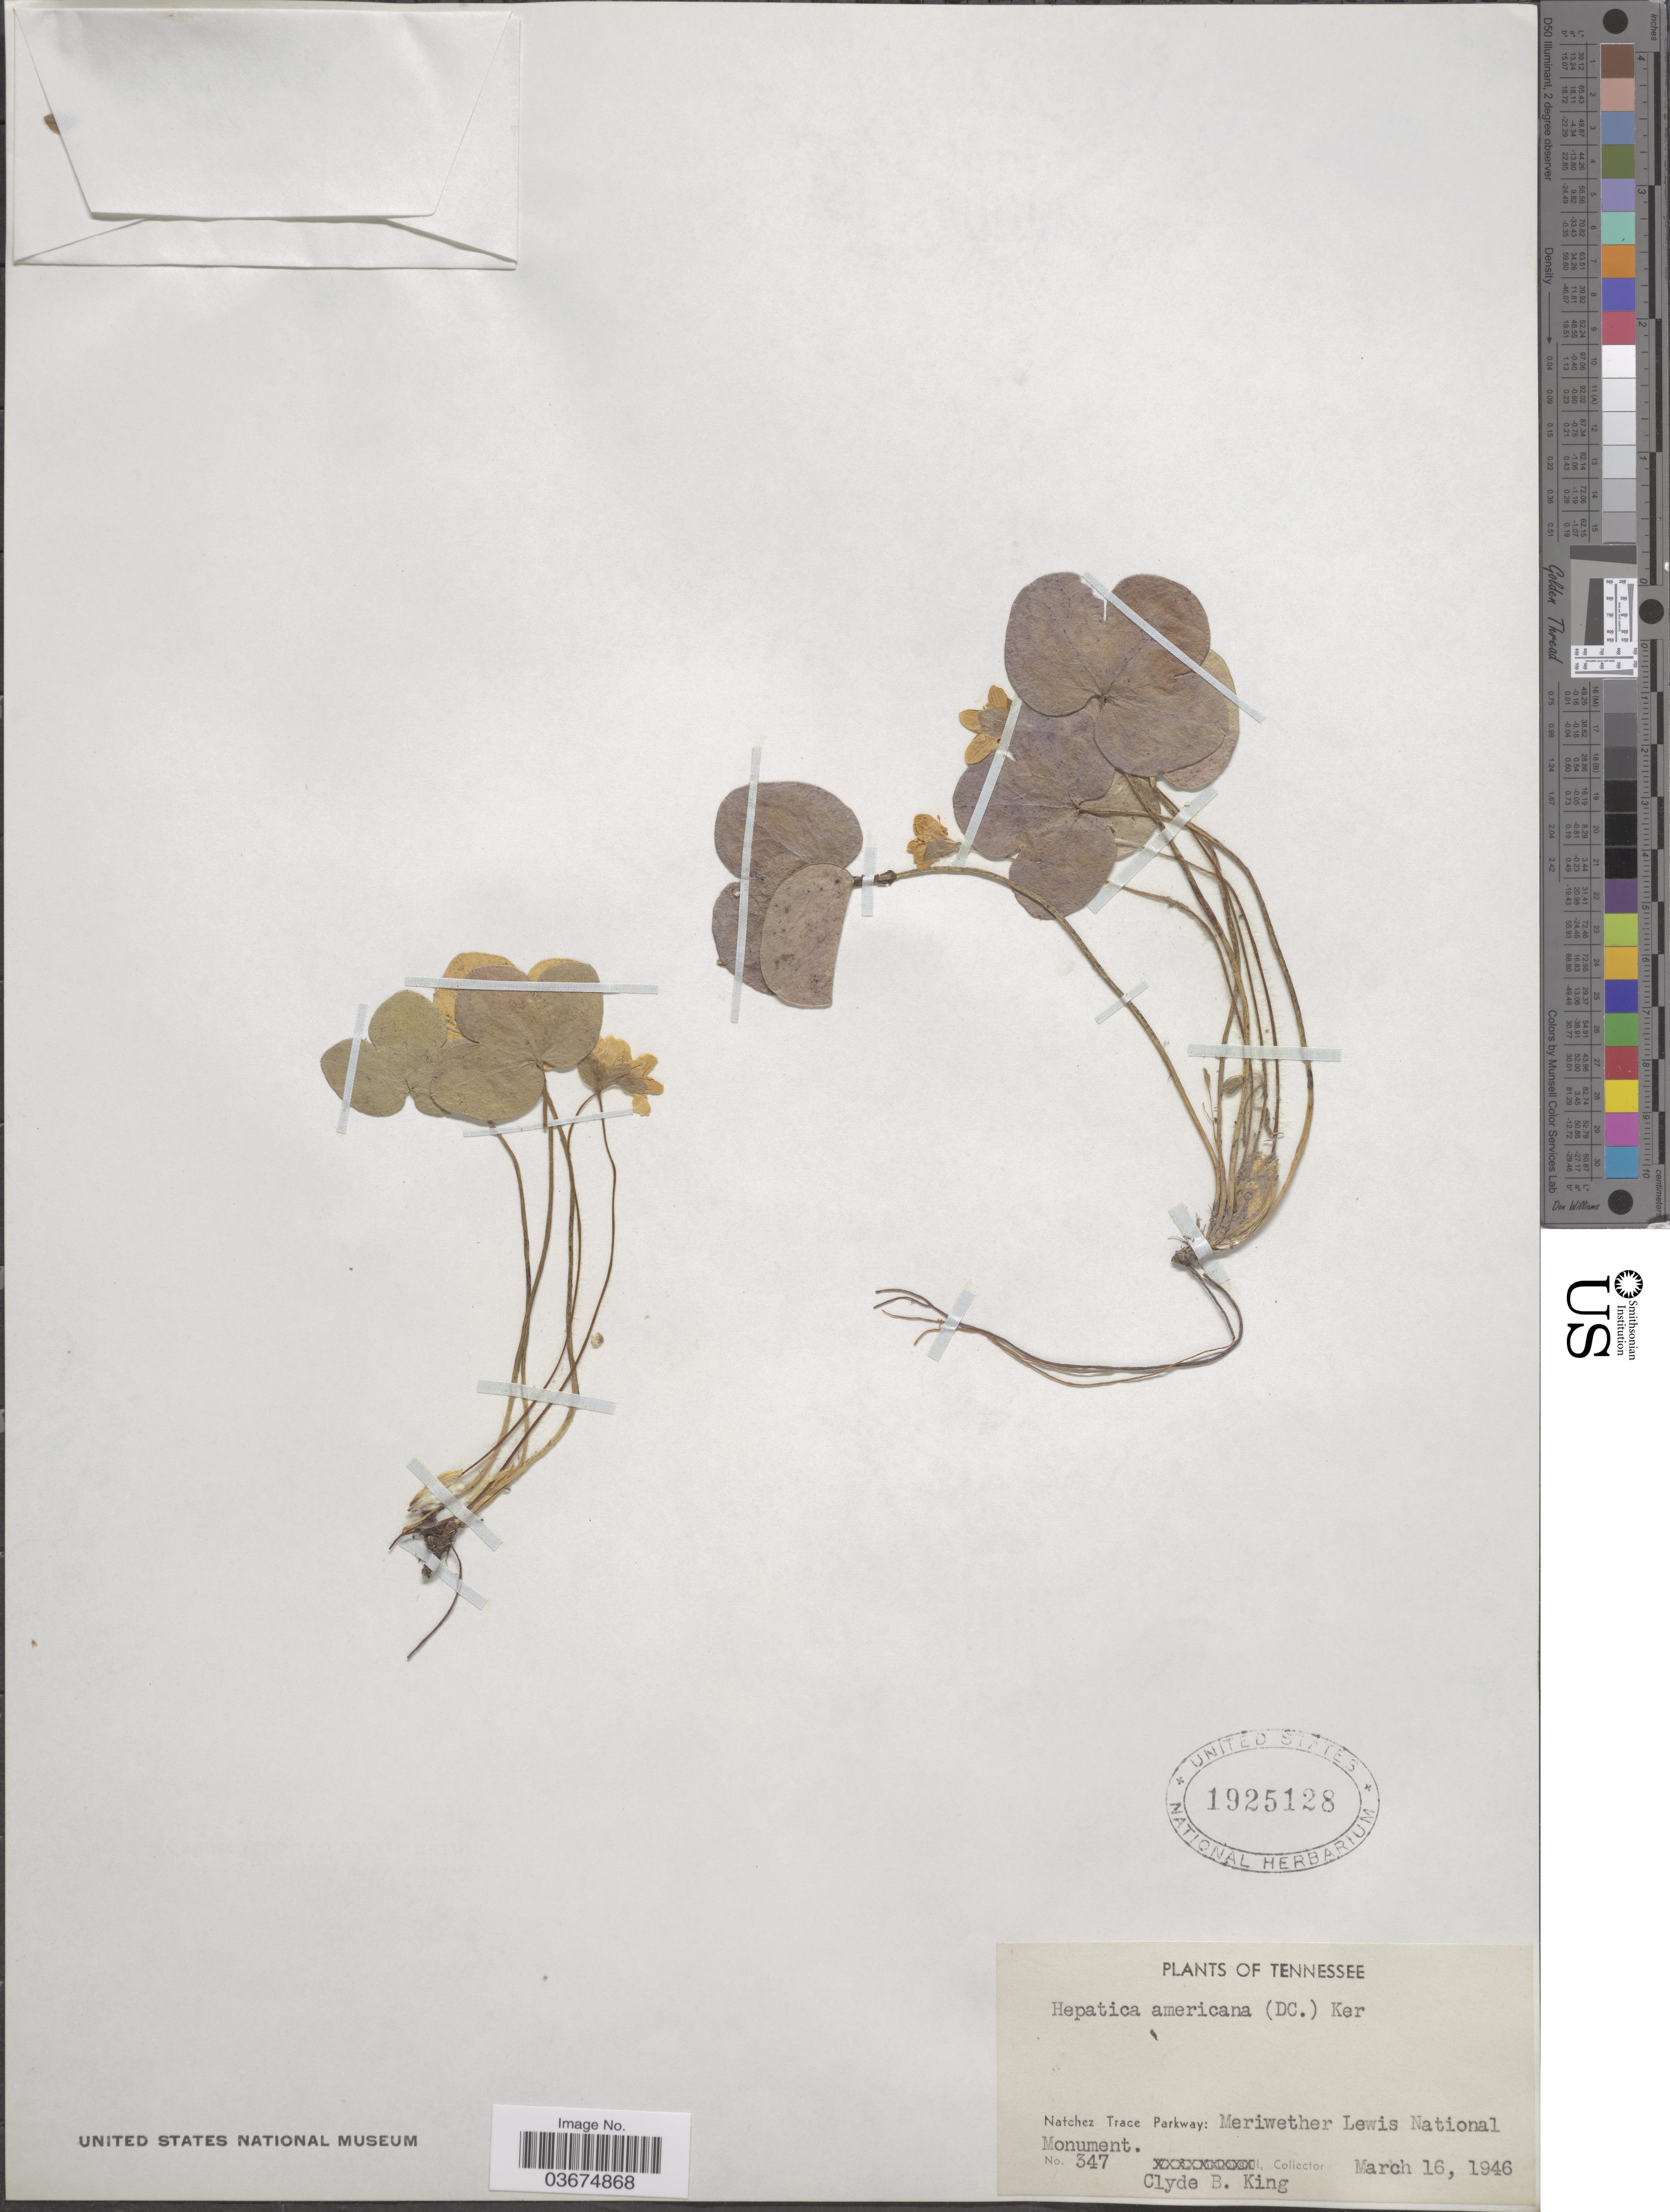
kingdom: Plantae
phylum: Tracheophyta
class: Magnoliopsida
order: Ranunculales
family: Ranunculaceae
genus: Hepatica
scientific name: Hepatica americana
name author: (DC.) Ker Gawl.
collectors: C. King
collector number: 347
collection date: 1946-03-16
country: United States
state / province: Tennessee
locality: Natchez Trace Parkway: Meriwether Lewis National Monument.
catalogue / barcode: US 1925128